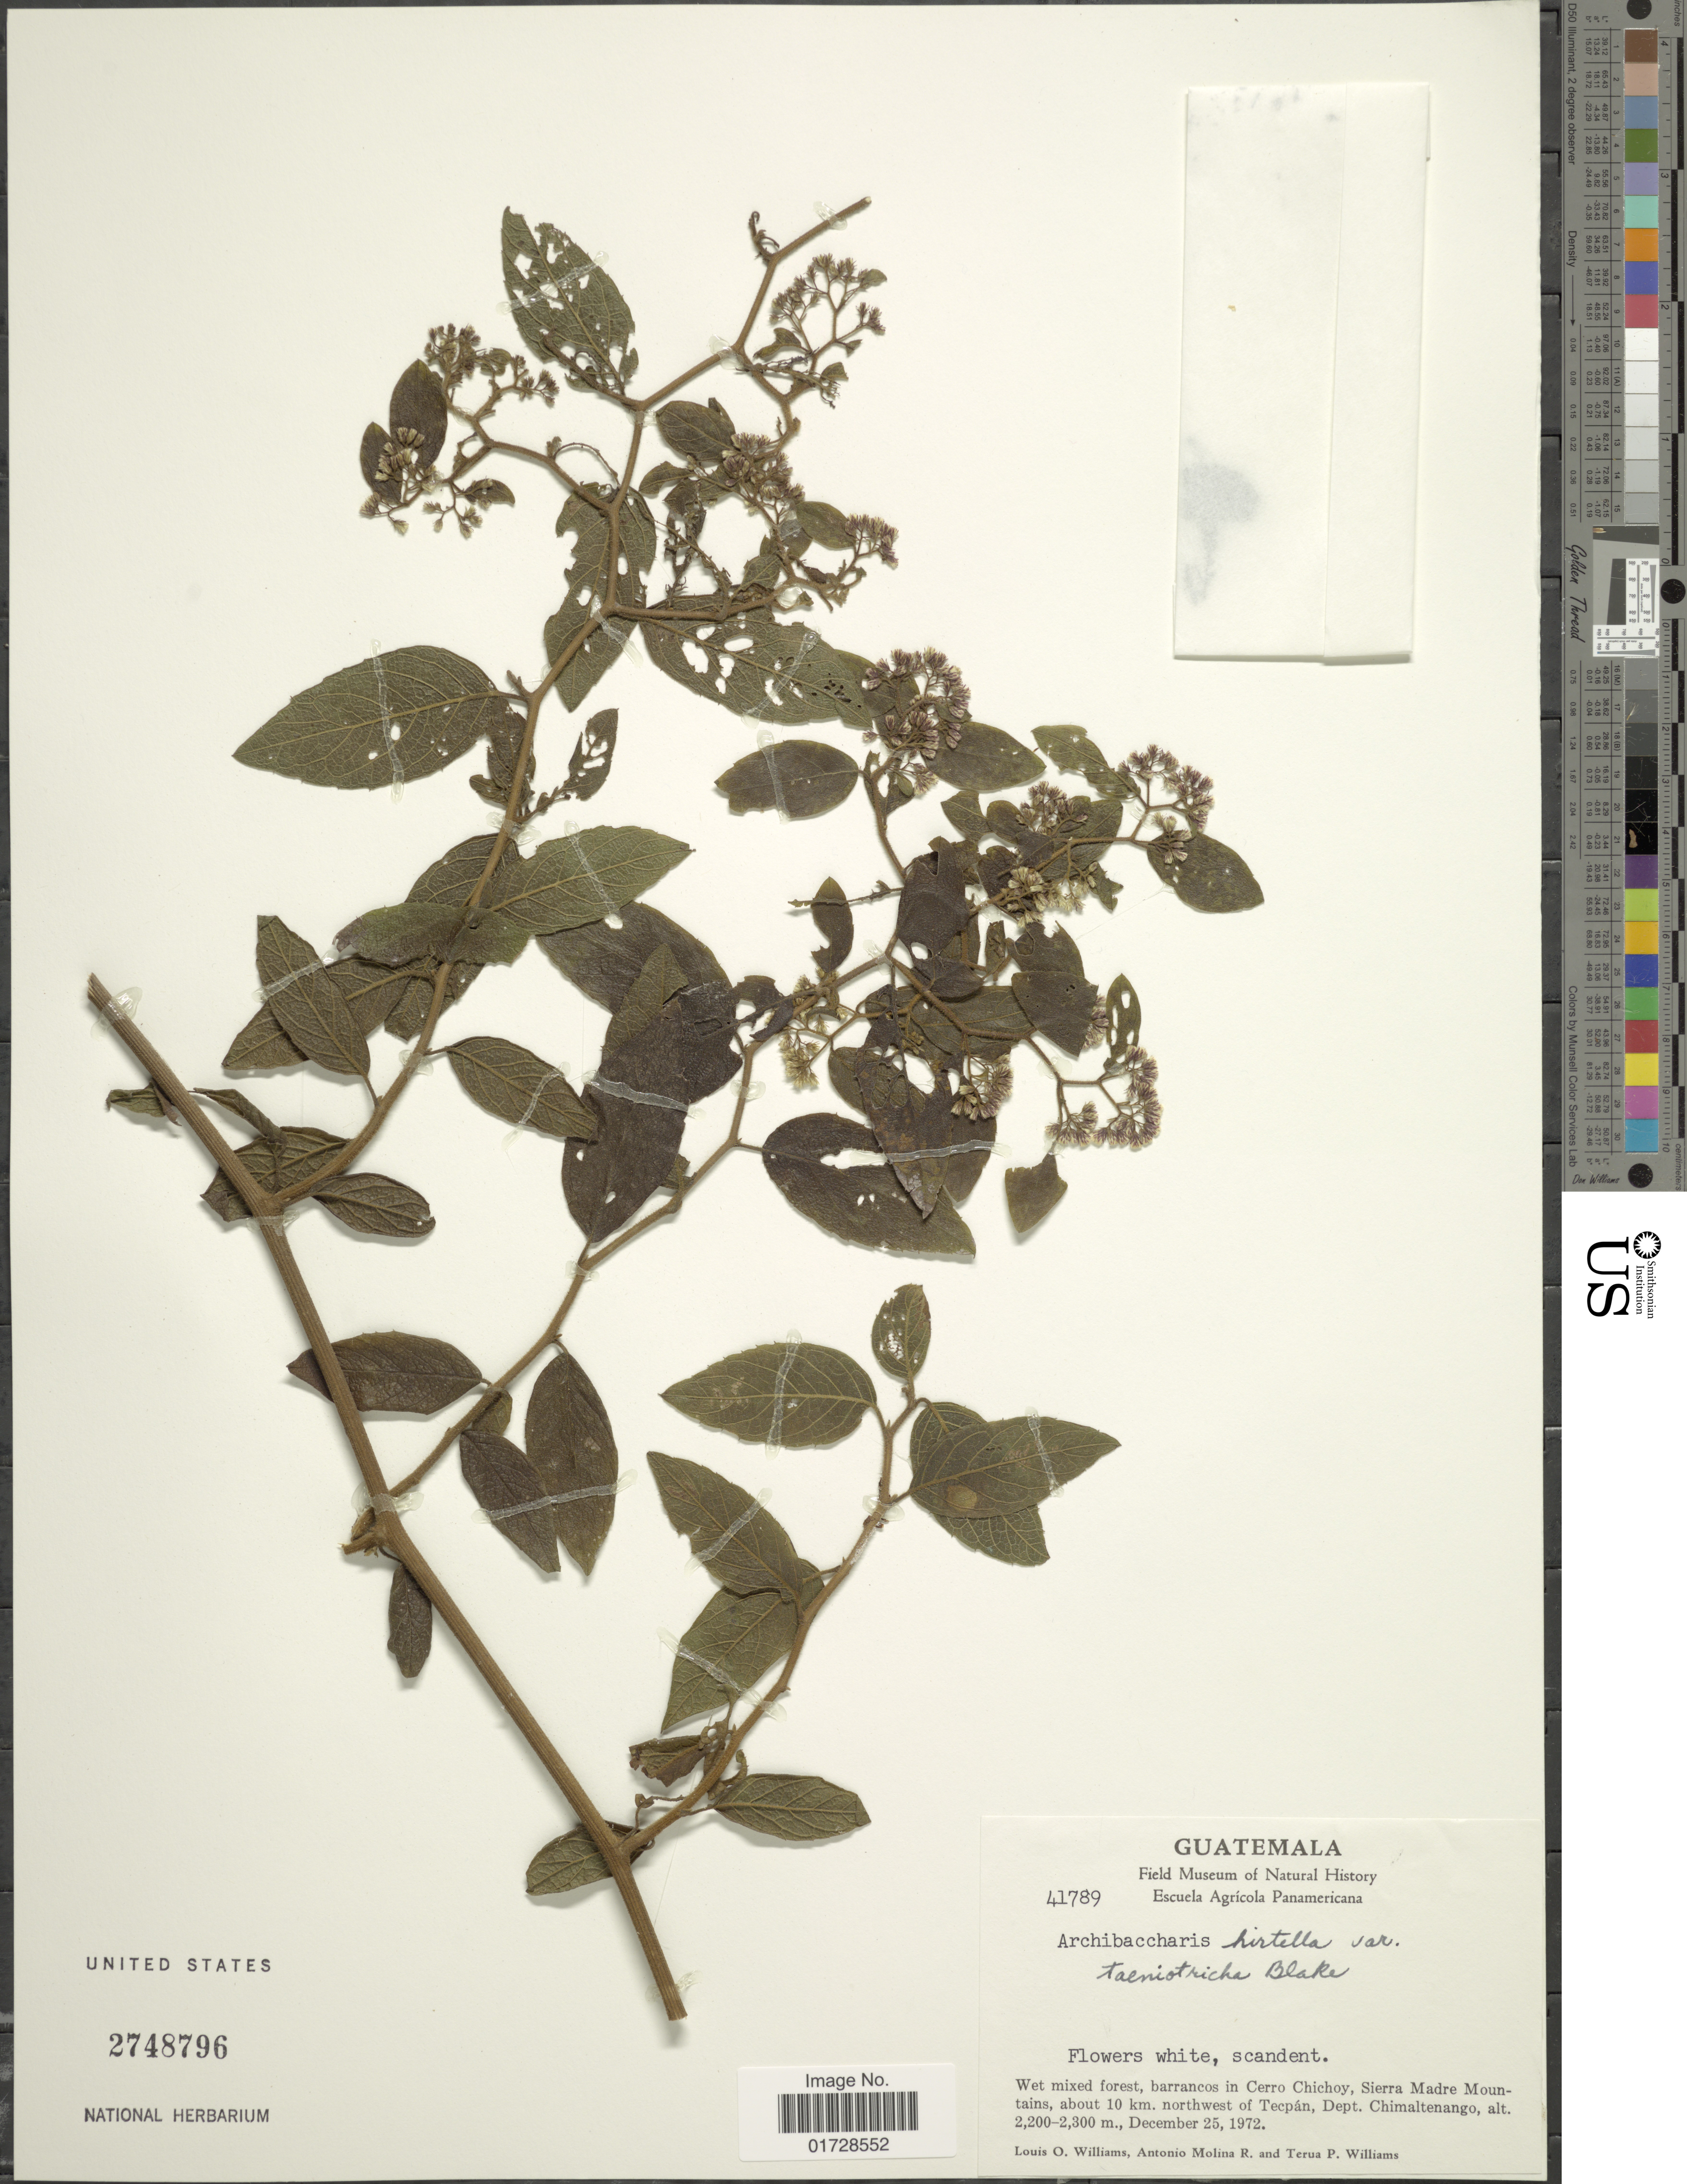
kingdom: Plantae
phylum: Tracheophyta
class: Magnoliopsida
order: Asterales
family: Asteraceae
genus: Archibaccharis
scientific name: Archibaccharis hirtella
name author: (DC.) Heering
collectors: L. O. Williams, A. Molina R. & T. P. Williams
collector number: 41789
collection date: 1972-12-25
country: Guatemala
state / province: Chimaltenango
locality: Barrancos in Cerro Chichoy, Sierra Madre Mountains, about 10 km northwest of Tecpan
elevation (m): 2200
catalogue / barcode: US 2748796